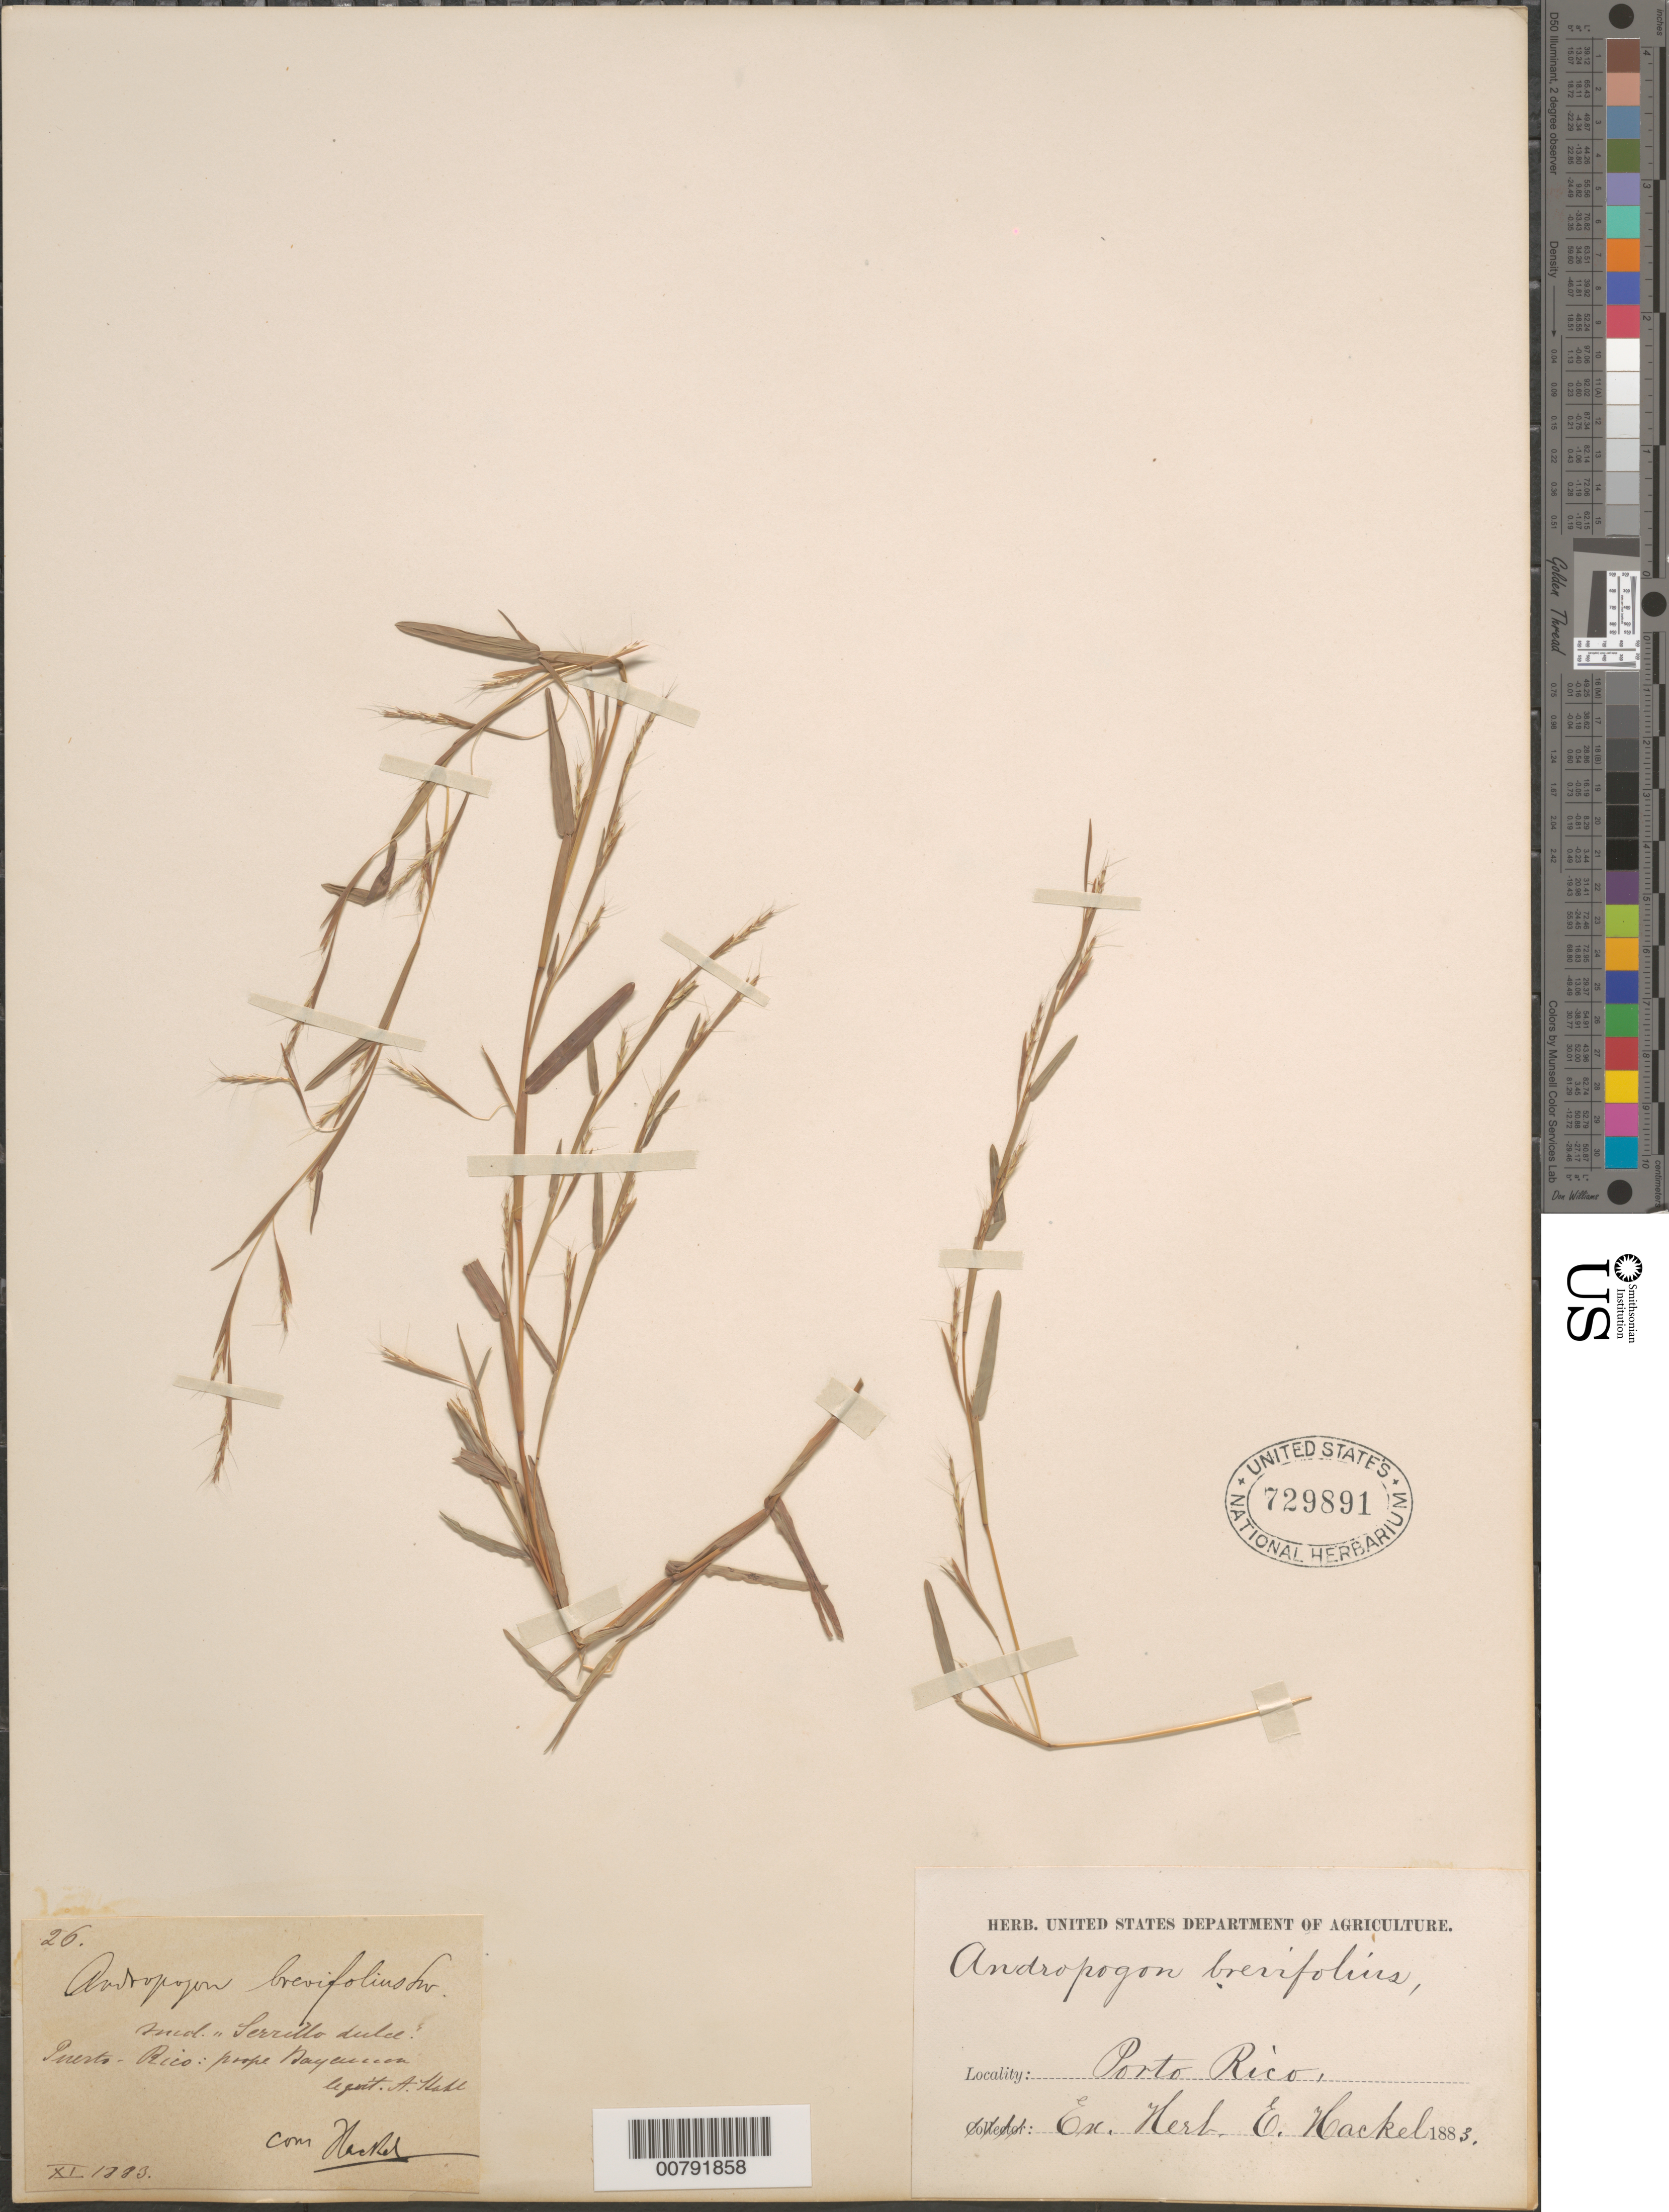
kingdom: Plantae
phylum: Tracheophyta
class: Liliopsida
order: Poales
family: Poaceae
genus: Schizachyrium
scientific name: Schizachyrium brevifolium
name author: (Sw.) Nees ex Büse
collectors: E. Hackel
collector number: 26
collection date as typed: Nov 1883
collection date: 1883-11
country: Puerto Rico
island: Puerto Rico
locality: Naycuccon [?]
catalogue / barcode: US 729891